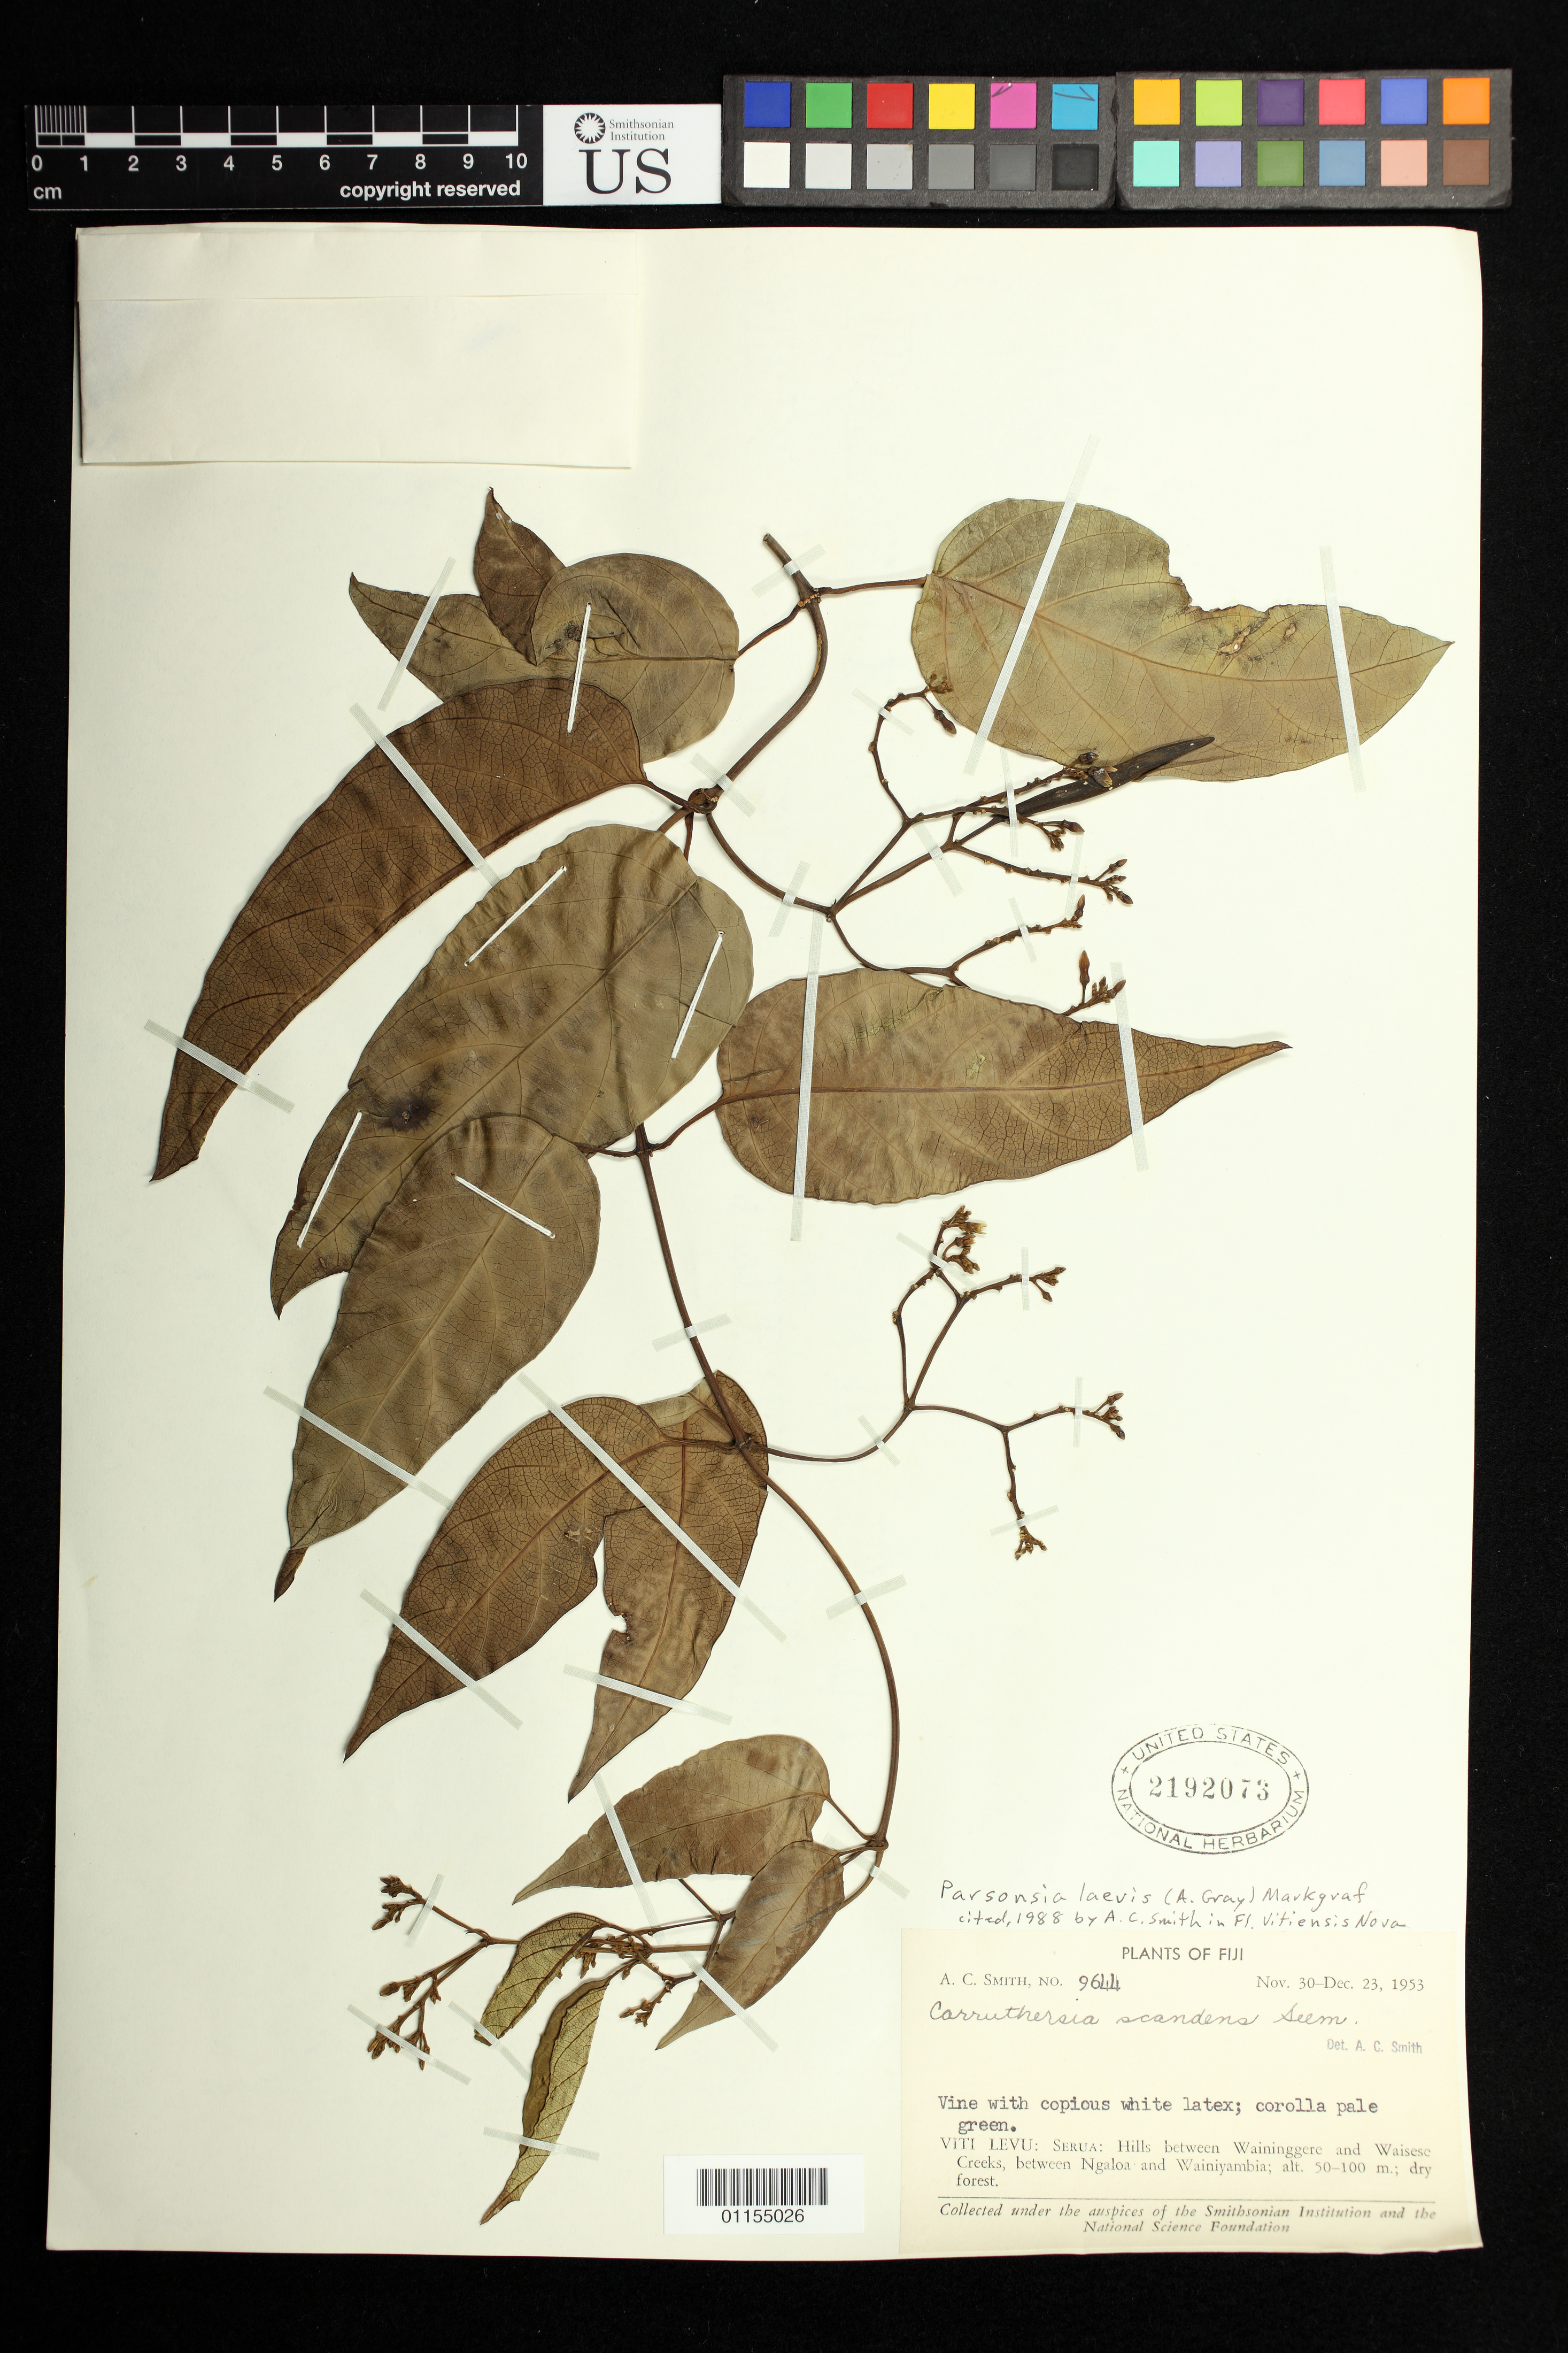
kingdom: Plantae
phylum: Tracheophyta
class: Magnoliopsida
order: Gentianales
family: Apocynaceae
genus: Parsonsia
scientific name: Parsonsia laevis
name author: (A. Gray) Markgr.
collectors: A. C. Smith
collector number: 9644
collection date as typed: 30 Nov 1953 to 23 Dec 1953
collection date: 1953-11-30/1953-12-23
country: Fiji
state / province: Central Division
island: Viti Levu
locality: Serua Prov.: hills between waininggere and waisese creeks, between ngaloa and wainiyambia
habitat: dry forest.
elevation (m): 50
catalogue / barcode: US 2192073